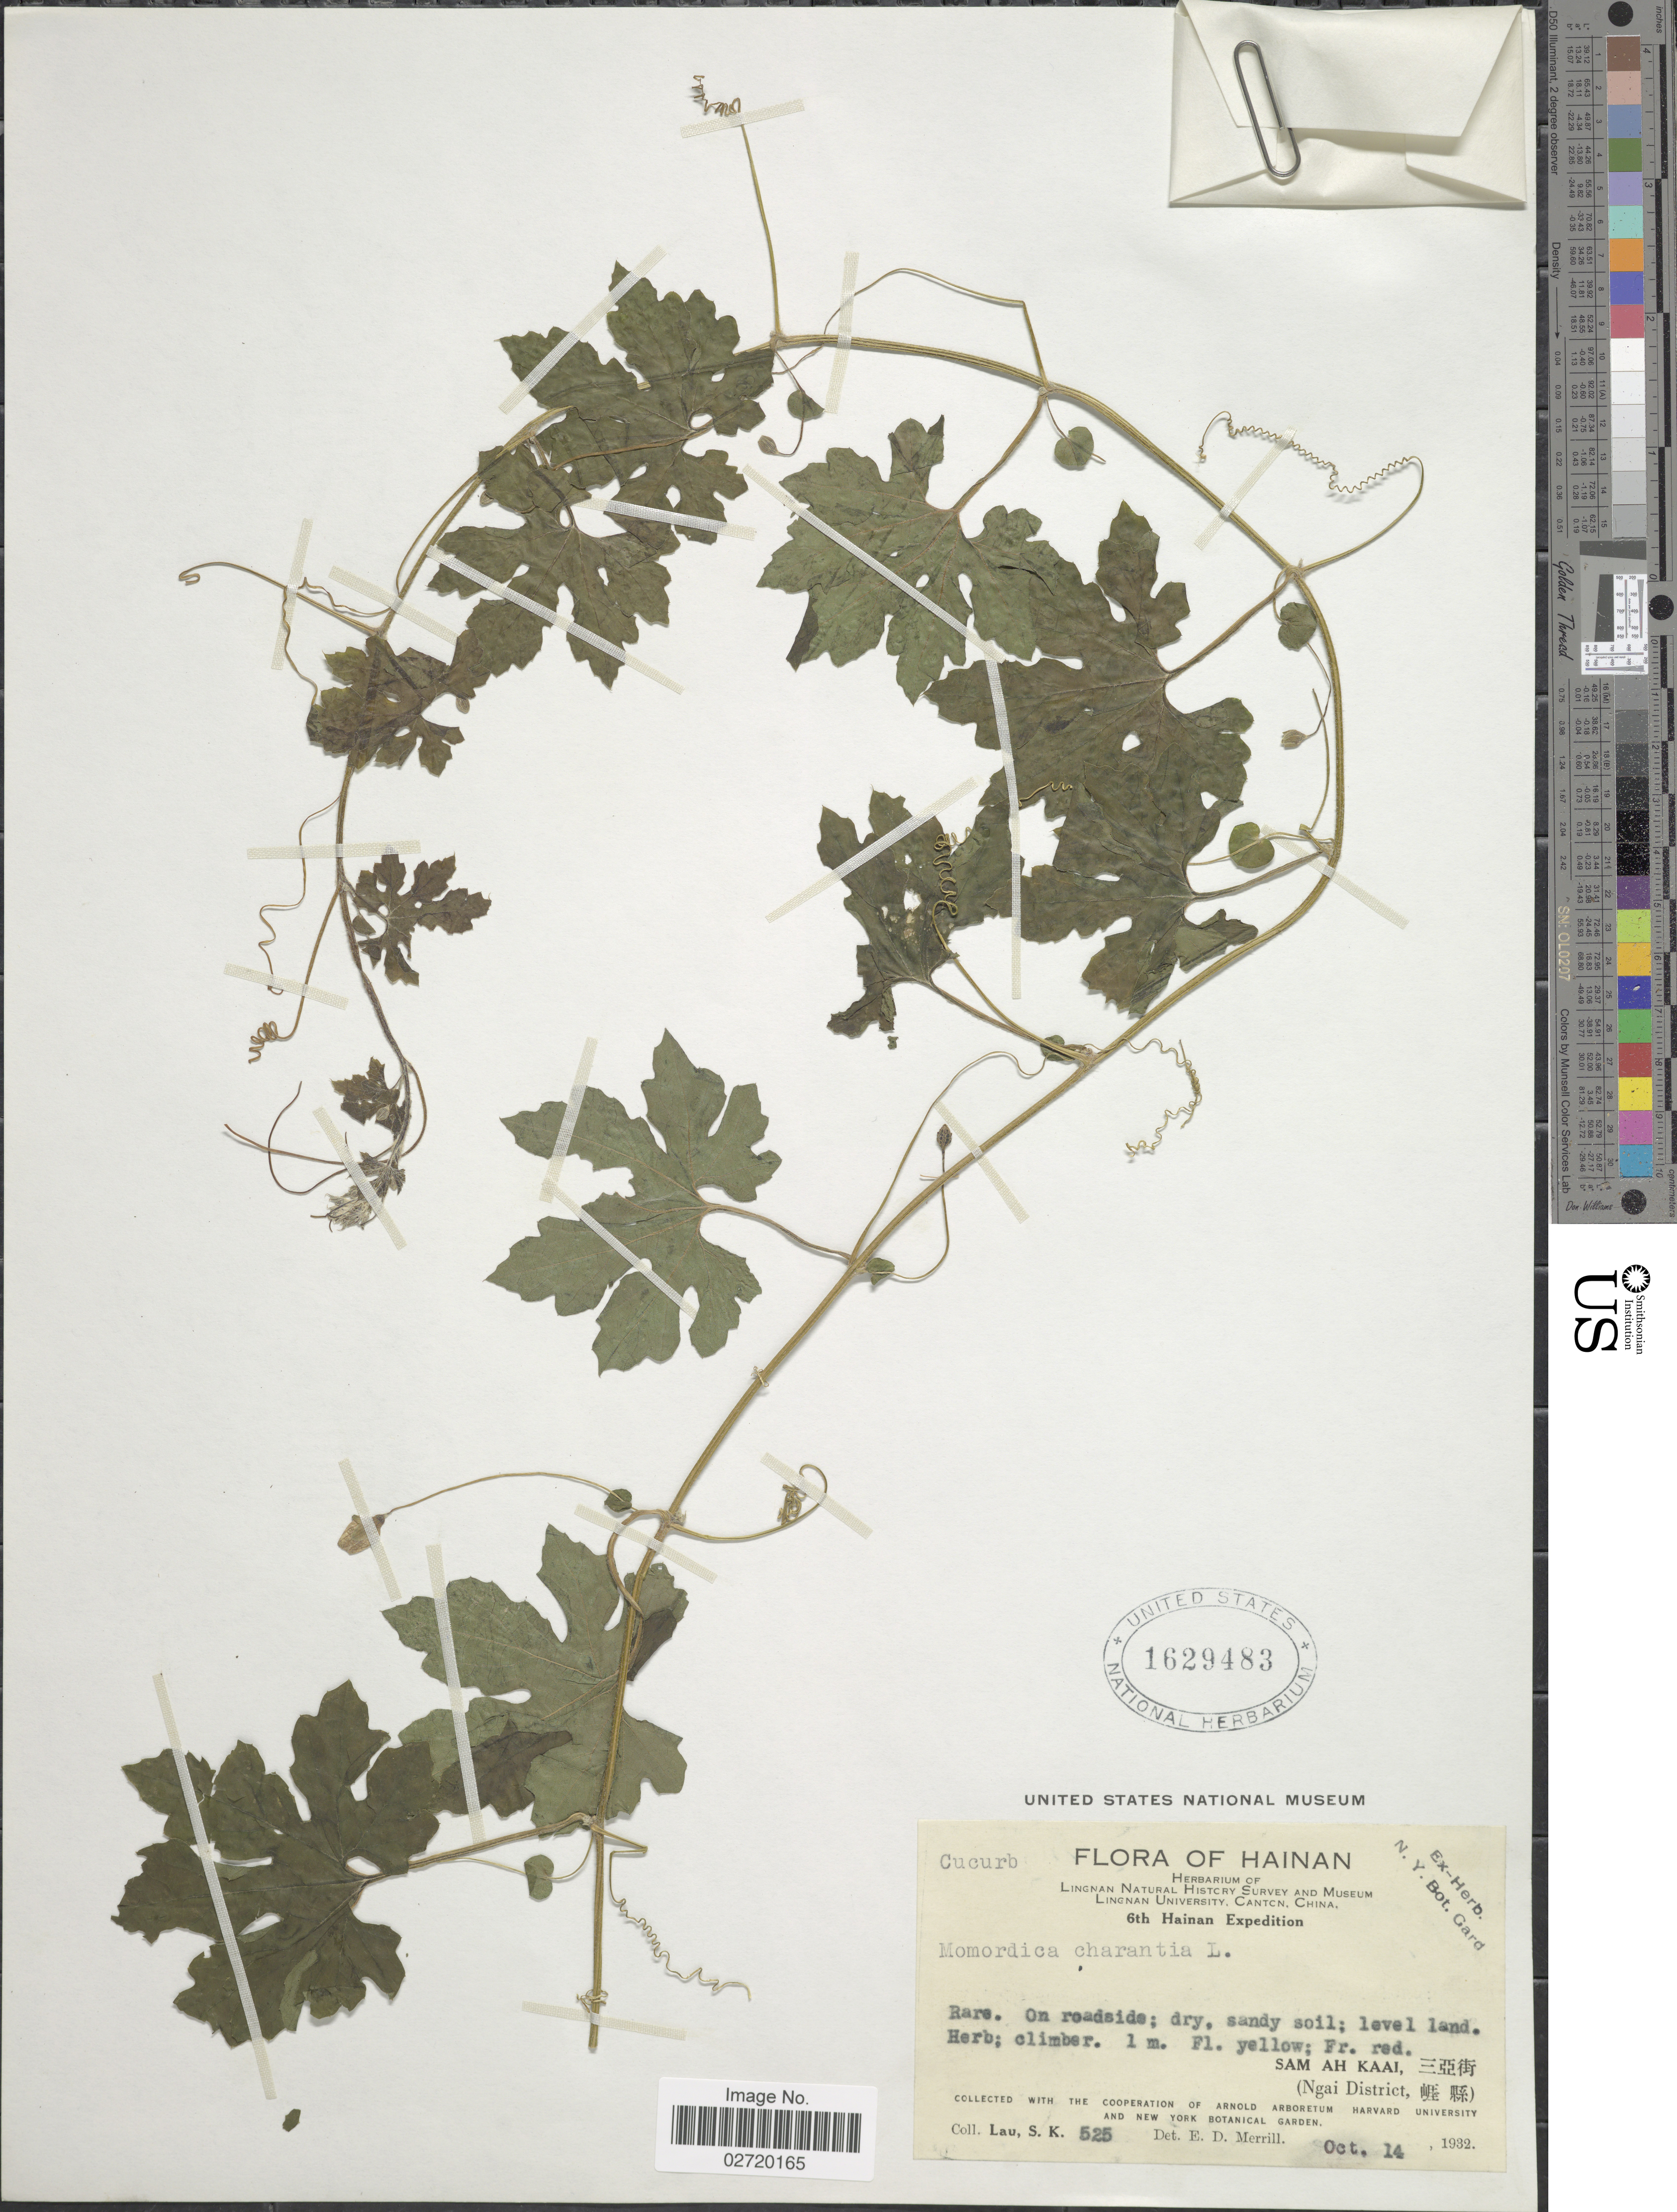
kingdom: Plantae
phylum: Tracheophyta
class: Magnoliopsida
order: Cucurbitales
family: Cucurbitaceae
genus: Momordica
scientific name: Momordica charantia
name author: L.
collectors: S. K. Lau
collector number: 525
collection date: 1932-10-14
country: China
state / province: Hainan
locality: HainanSam Ah Kaai (Ngai District)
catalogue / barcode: US 1629483